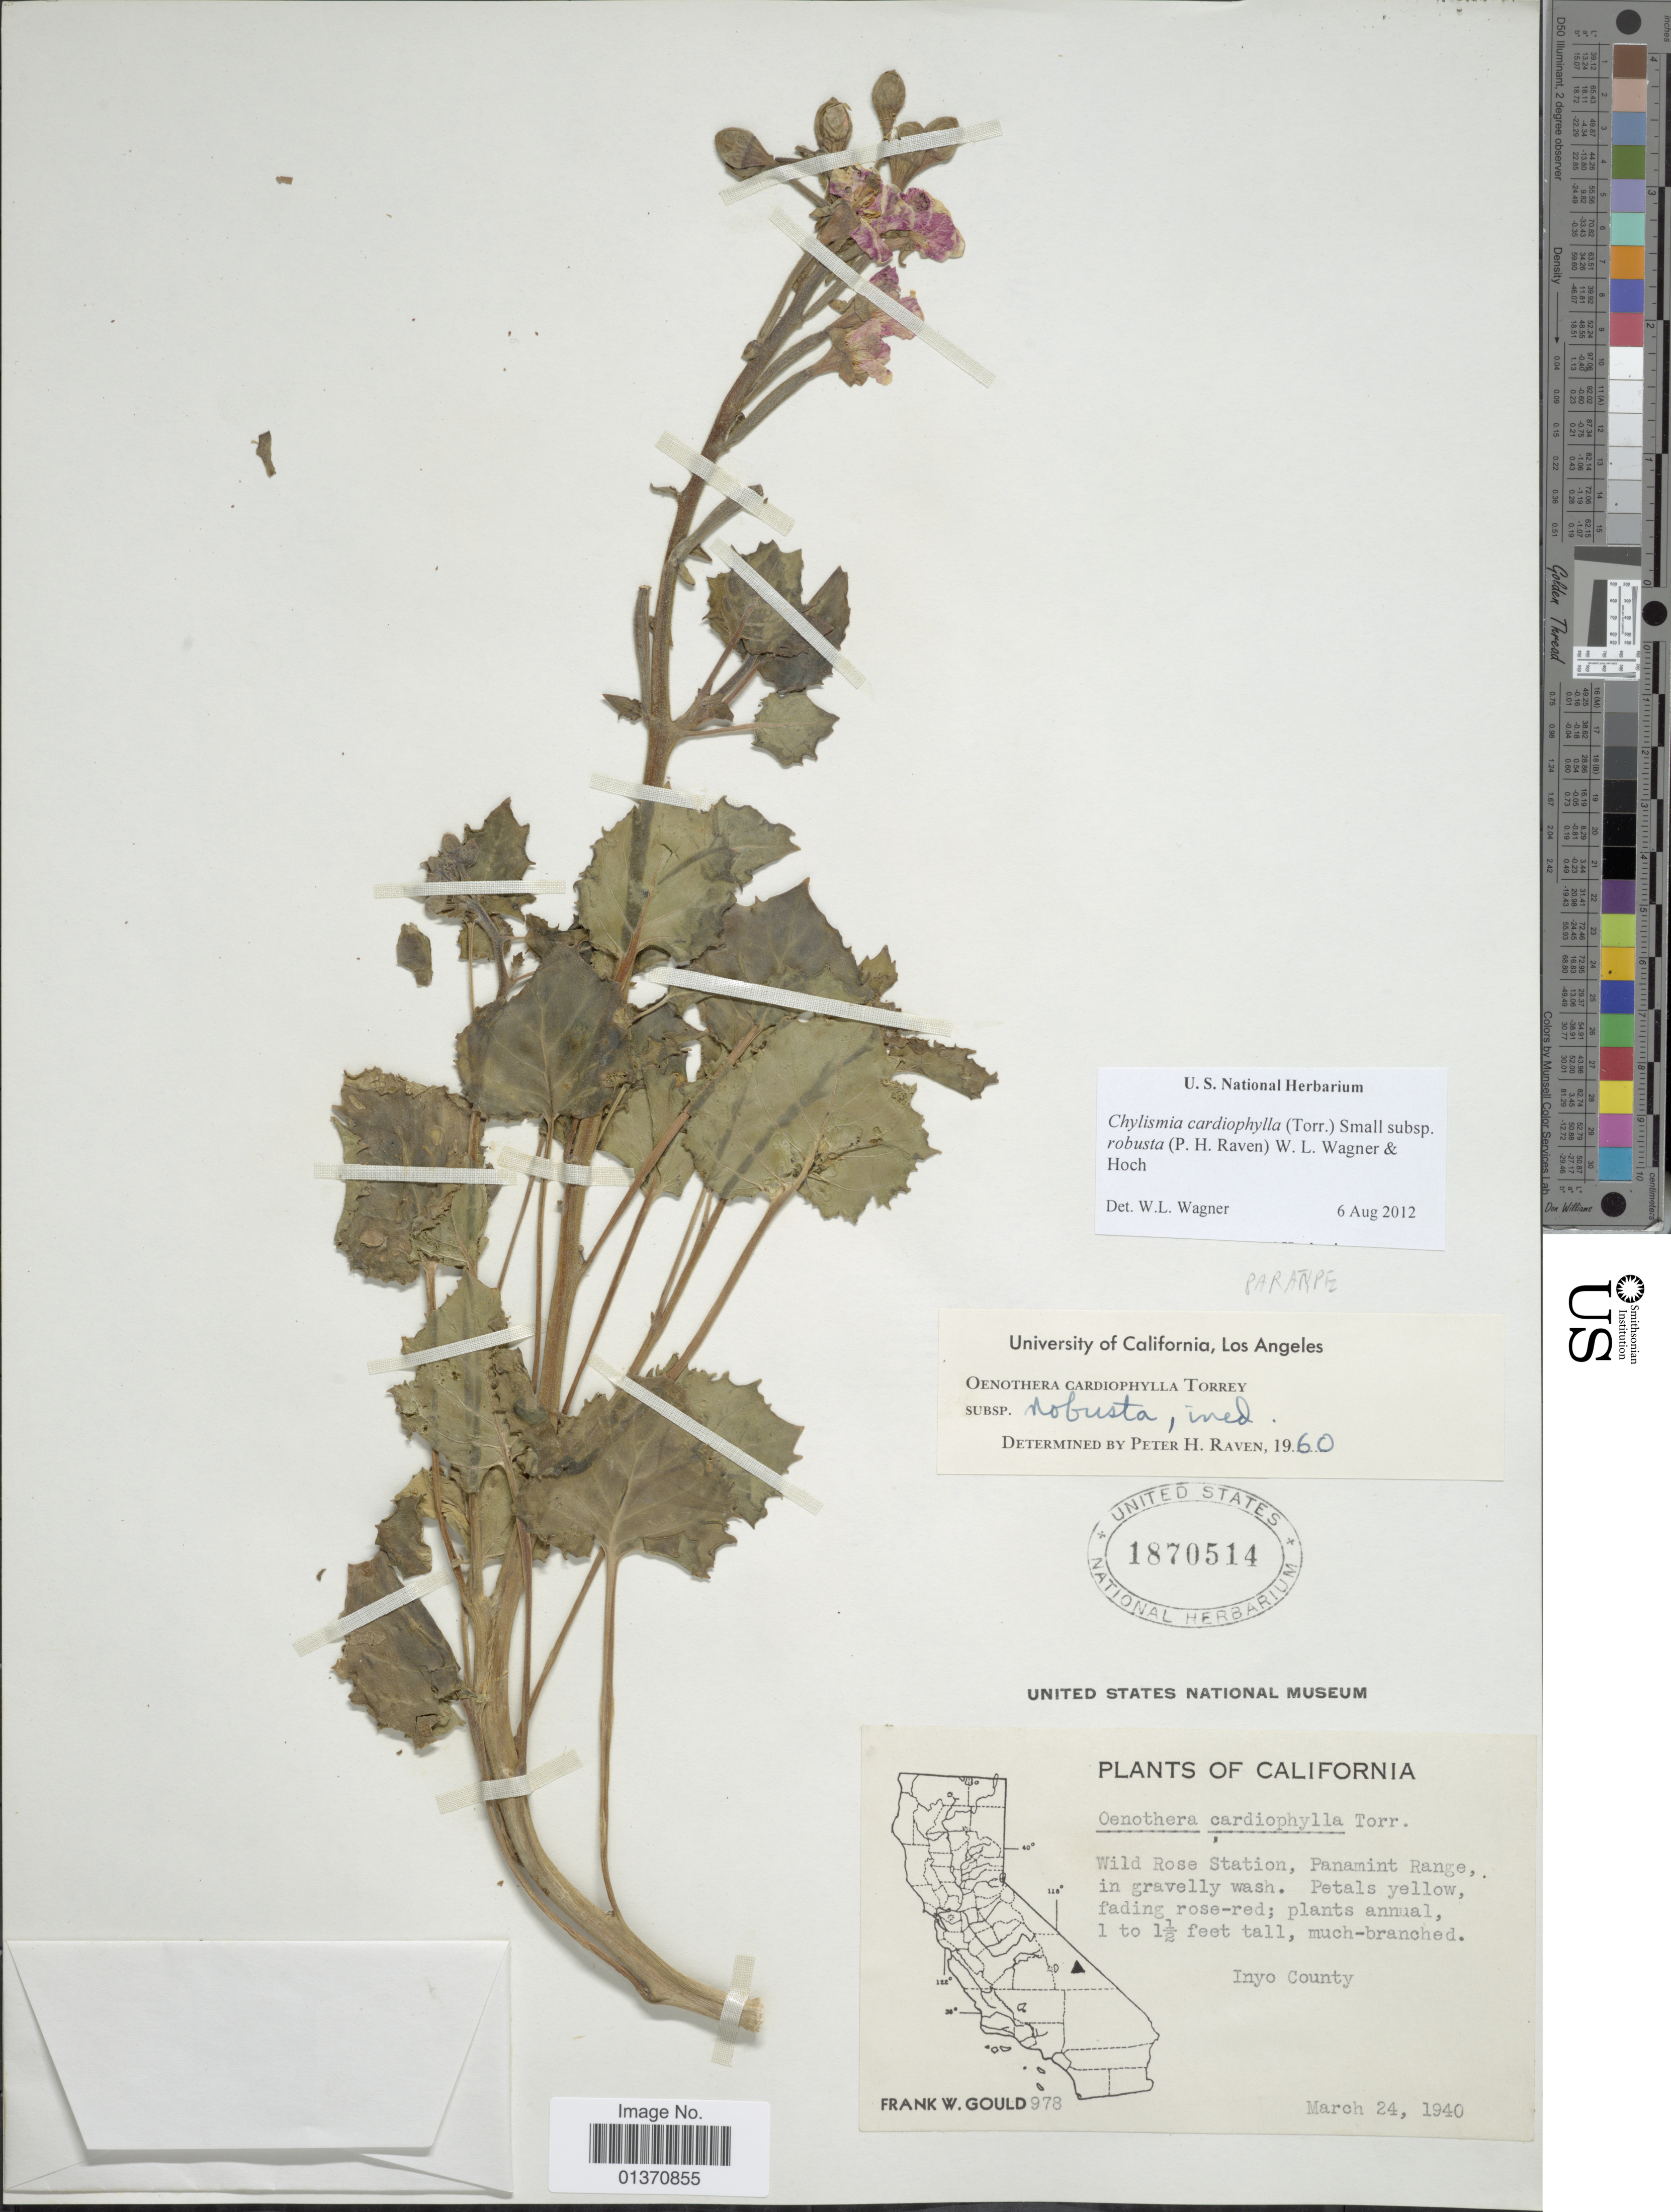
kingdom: Plantae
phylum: Tracheophyta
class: Magnoliopsida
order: Myrtales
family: Onagraceae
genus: Chylismia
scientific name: Chylismia cardiophylla subsp. robusta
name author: (P.H. Raven) W.L. Wagner & Hoch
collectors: F. W. Gould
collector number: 978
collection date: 1940-03-24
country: United States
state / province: California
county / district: Inyo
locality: Wild Rose Station, Panamint Range, in gravelly wash, Inyo County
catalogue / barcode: US 1870514